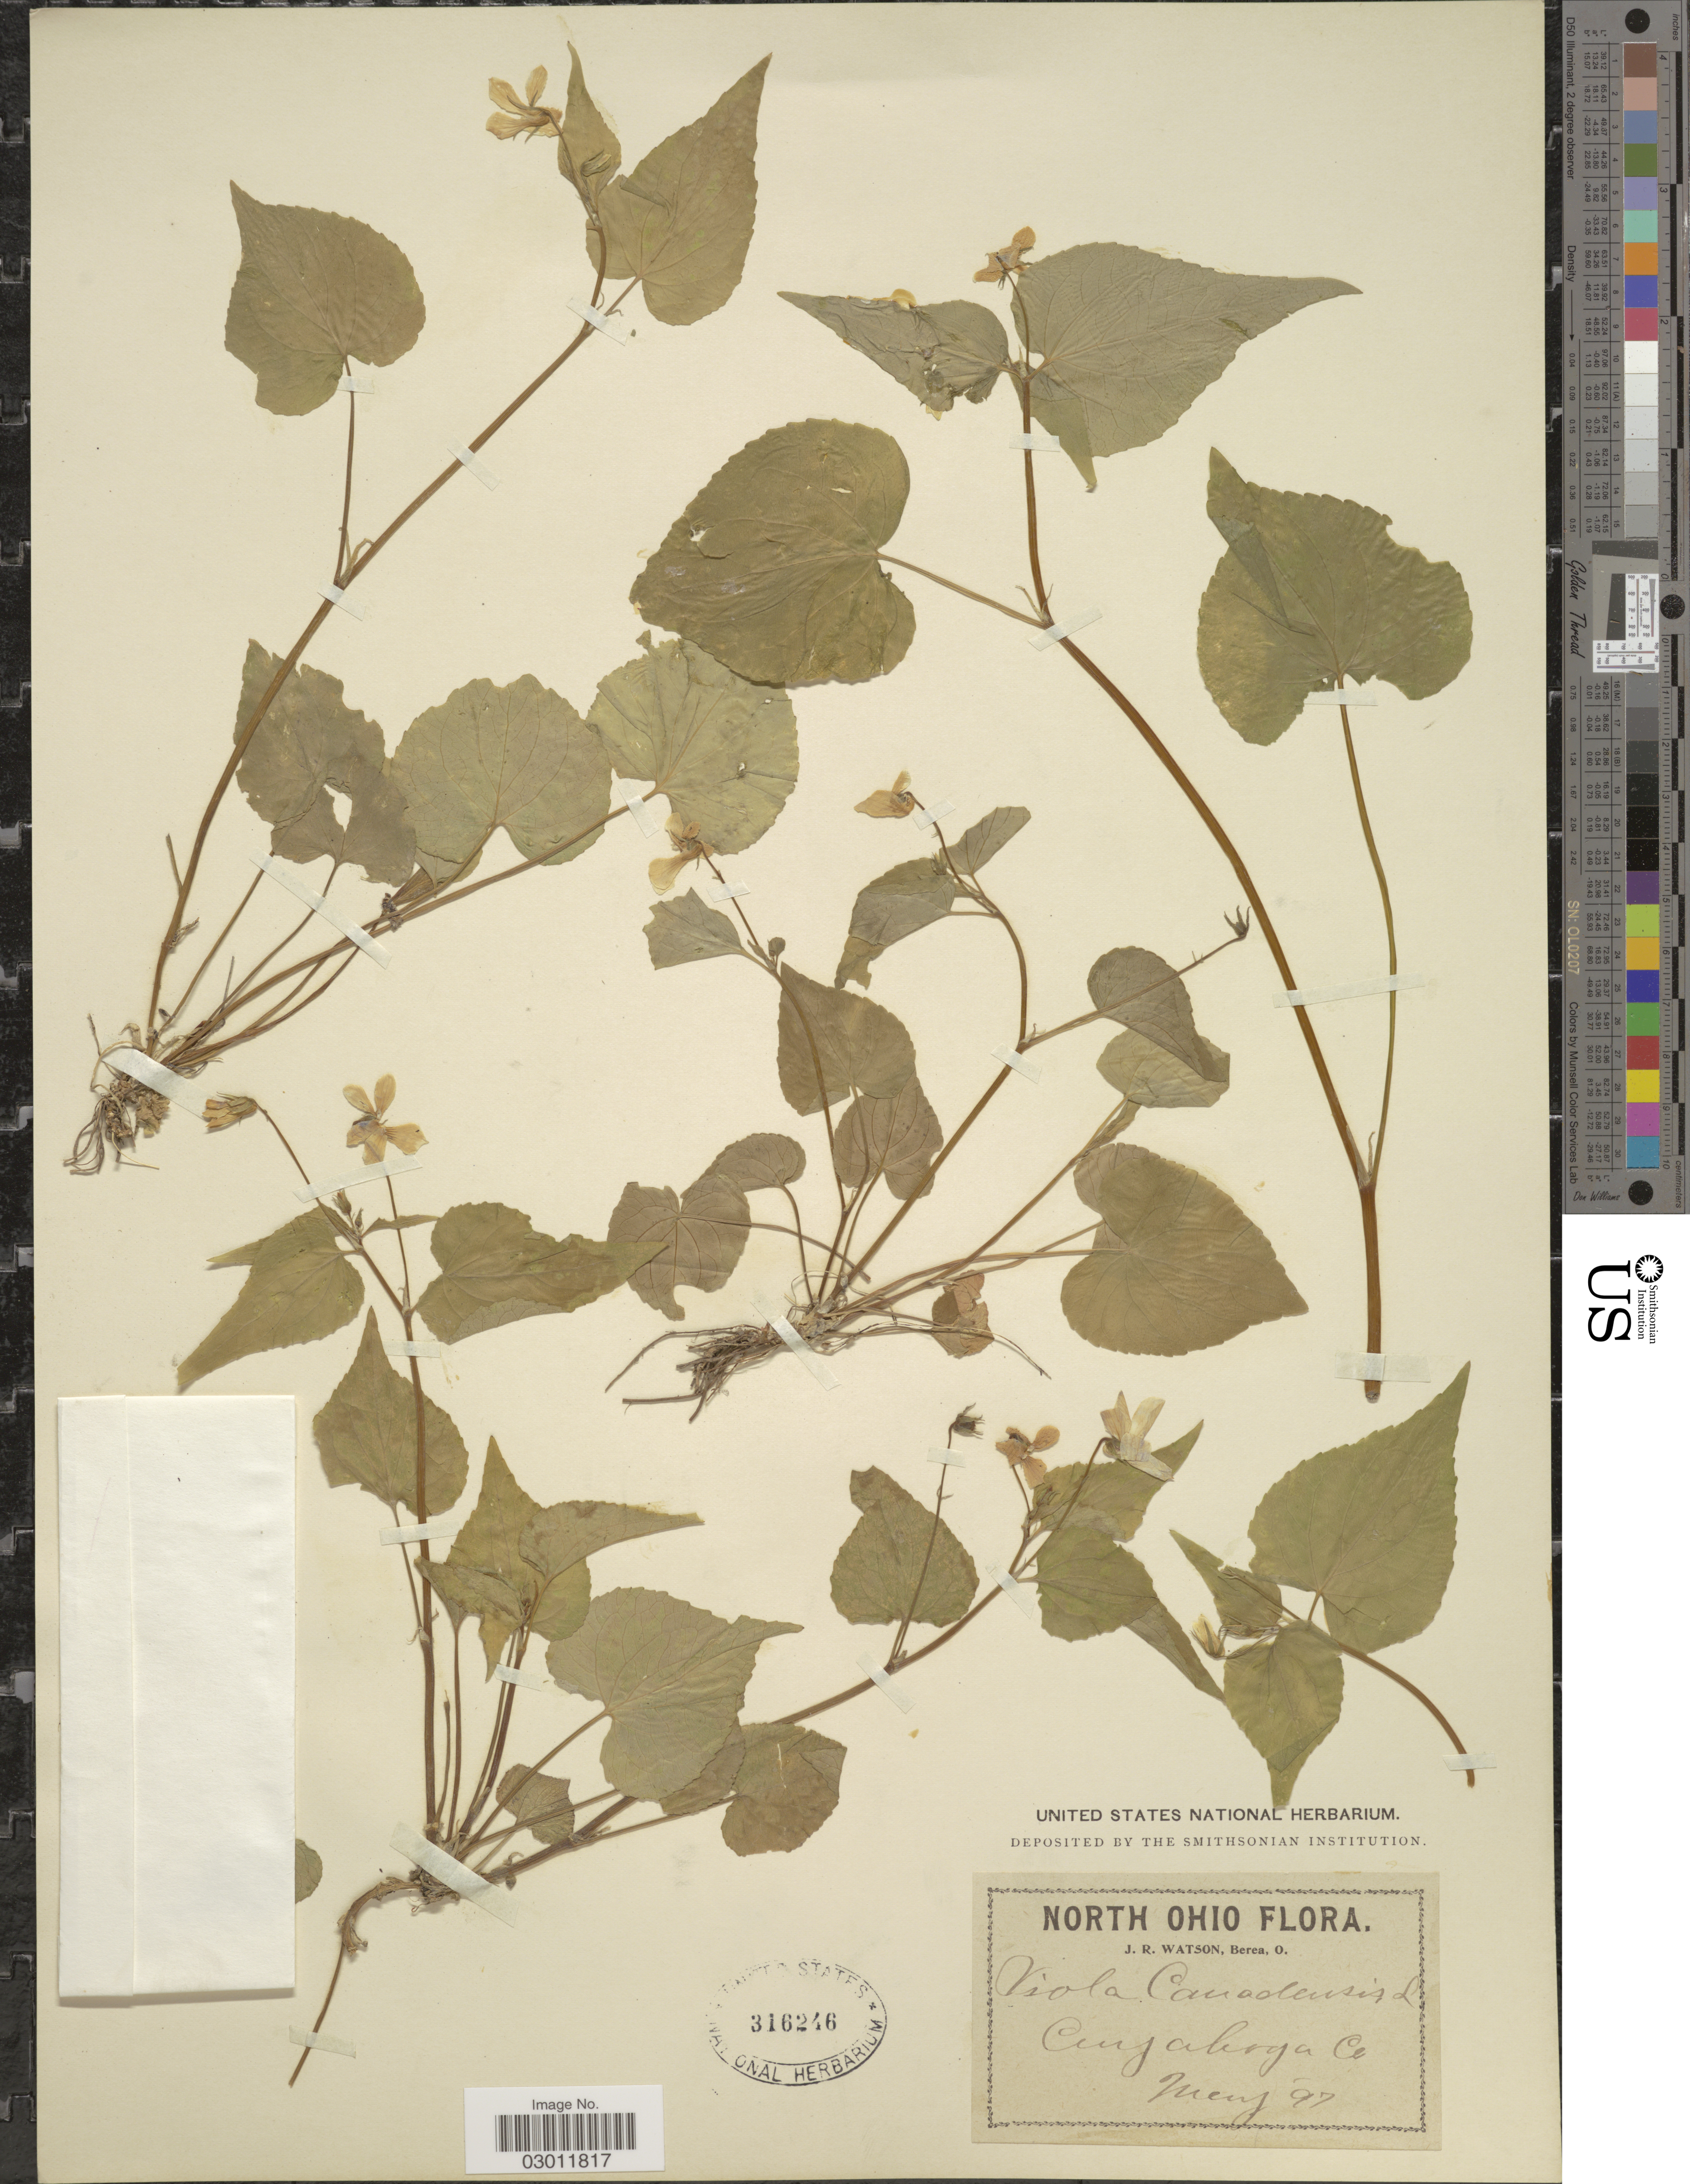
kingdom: Plantae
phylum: Tracheophyta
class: Magnoliopsida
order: Malpighiales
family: Violaceae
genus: Viola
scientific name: Viola canadensis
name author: L.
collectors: J. R. Watson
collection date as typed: Transcribed d/m/y: /5/97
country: United States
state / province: Ohio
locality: North Ohio. Cuyahoga Co.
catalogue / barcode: US 316246